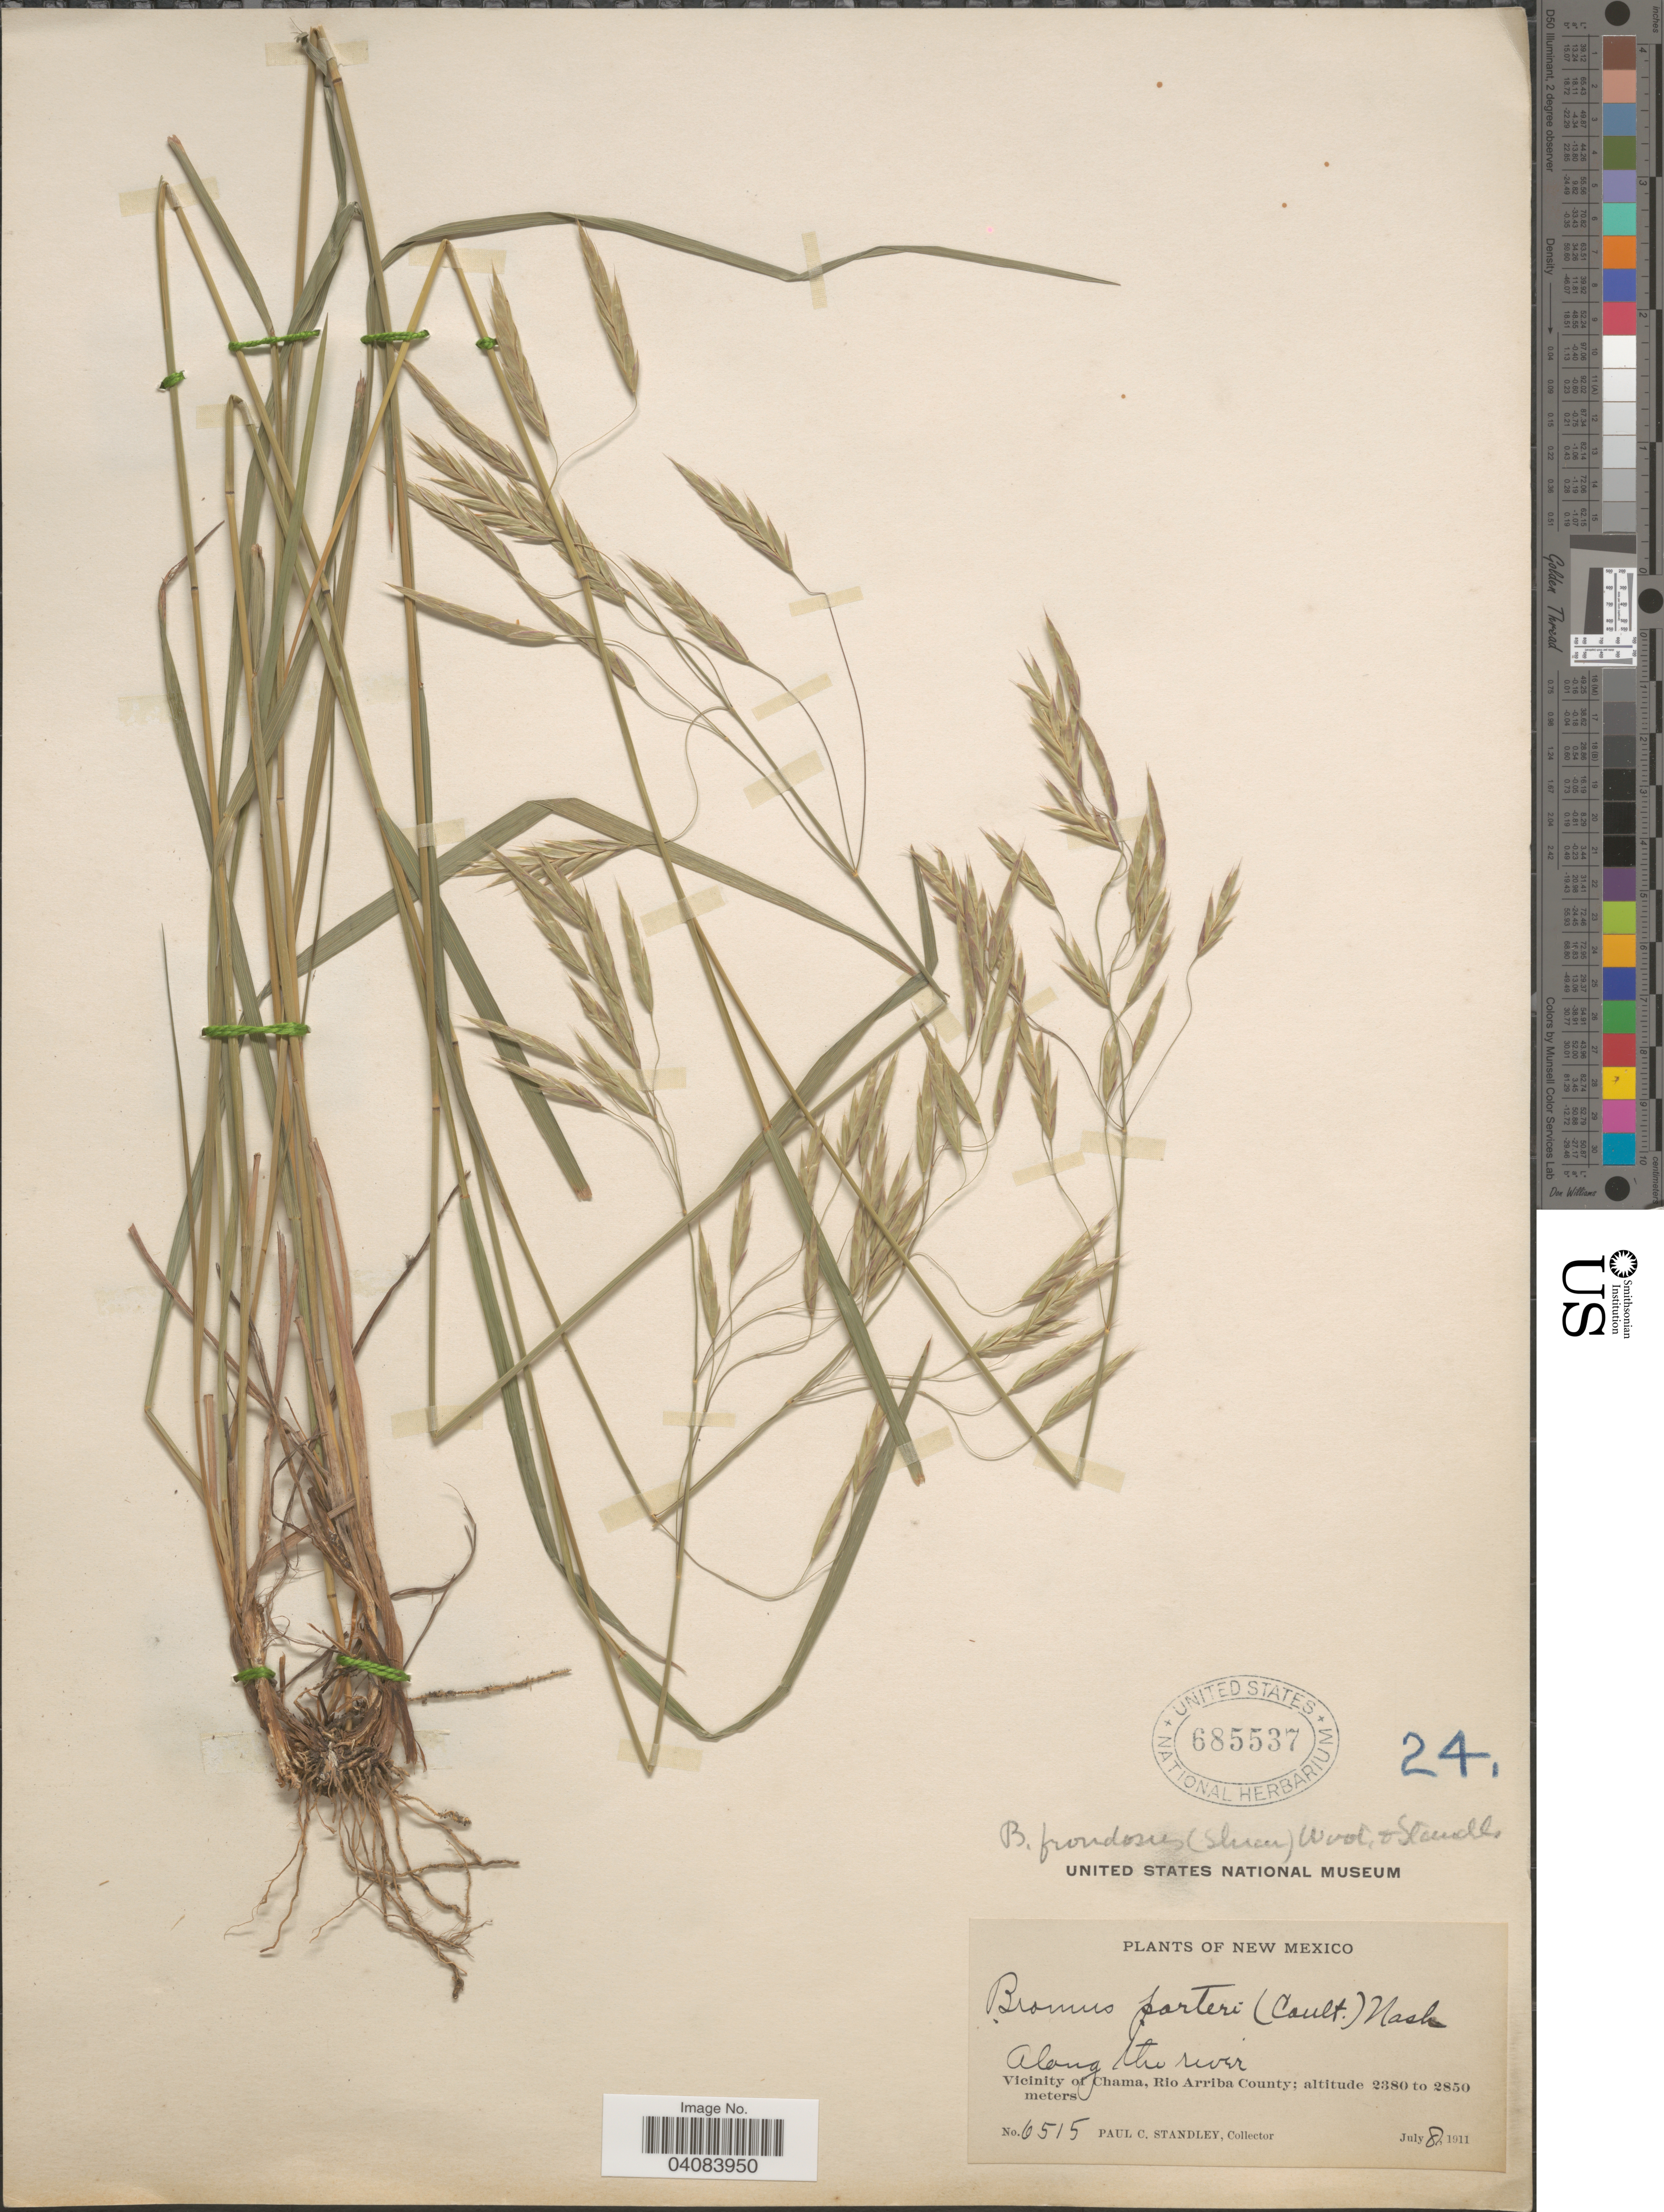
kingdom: Plantae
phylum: Tracheophyta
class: Liliopsida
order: Poales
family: Poaceae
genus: Bromus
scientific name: Bromus porteri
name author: (J.M. Coult.) Nash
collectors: P. C. Standley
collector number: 6515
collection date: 1911-07-08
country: United States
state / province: New Mexico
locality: Along the river. Vicinity of Chama, Rio Arriba County.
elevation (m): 2380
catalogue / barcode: US 685537